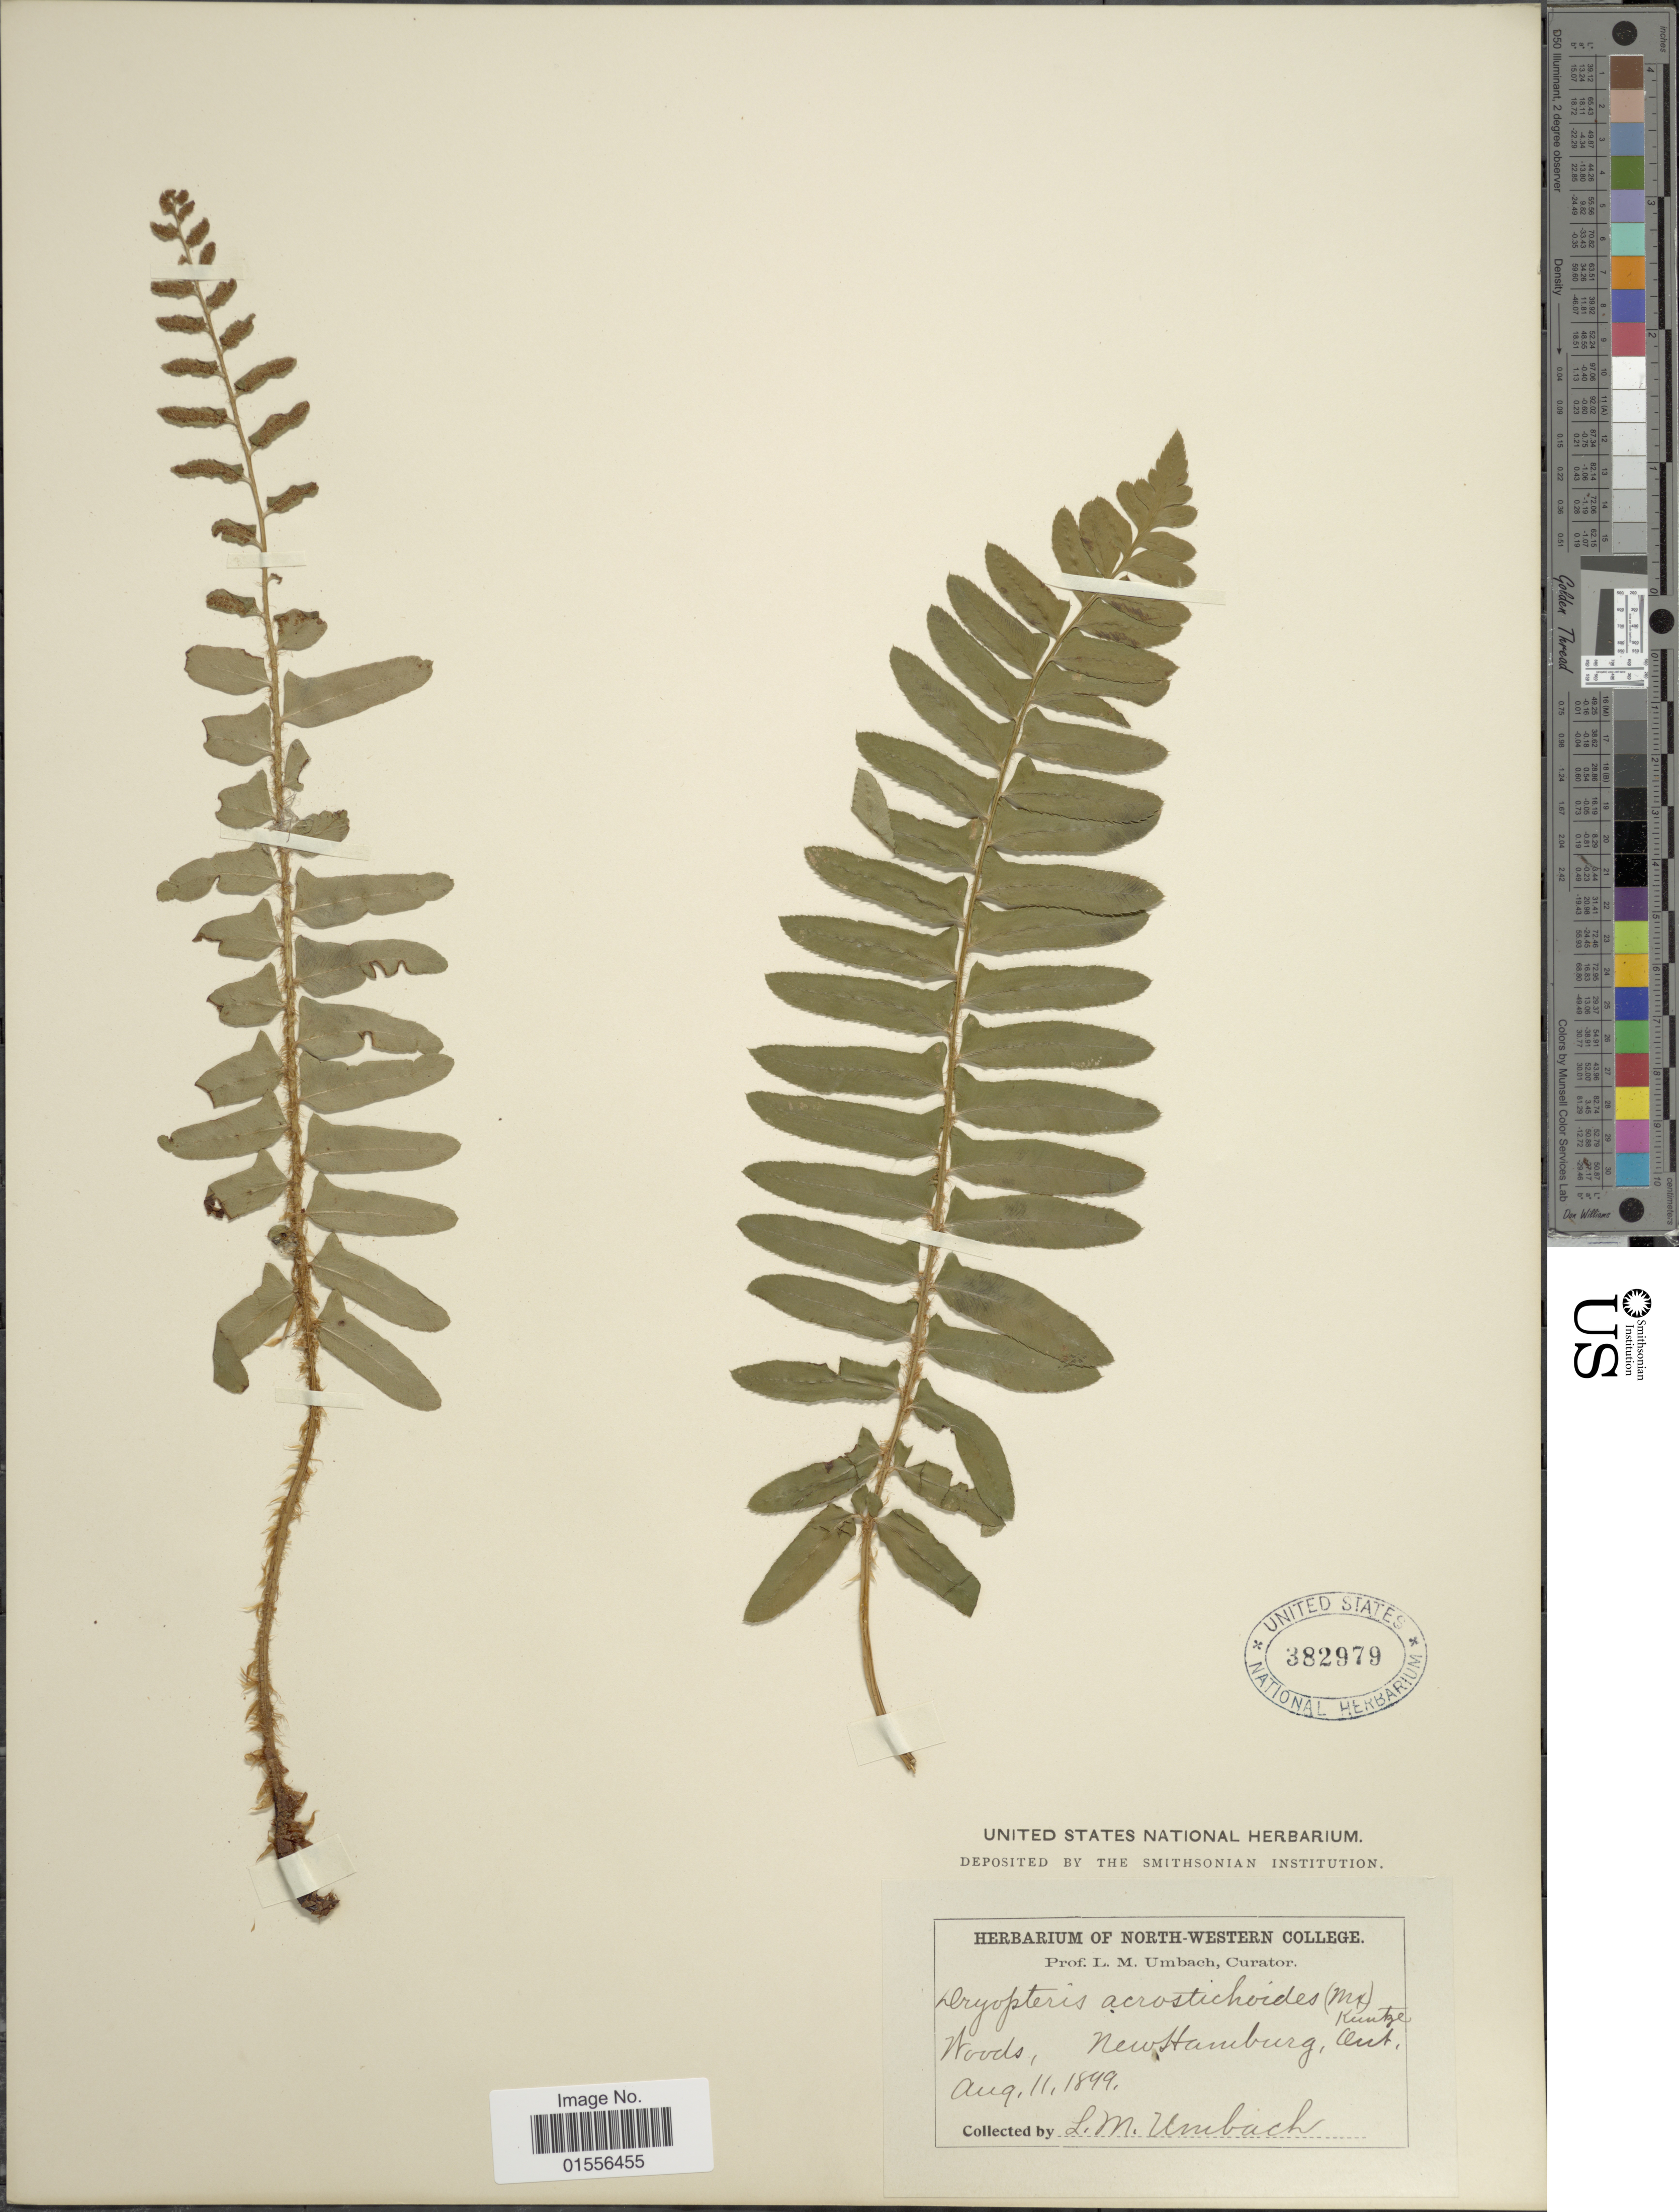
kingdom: Plantae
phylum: Tracheophyta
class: Polypodiopsida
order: Polypodiales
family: Dryopteridaceae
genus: Polystichum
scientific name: Polystichum acrostichoides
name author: (Michx.) Schott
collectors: L. M. Umbach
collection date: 1899-08-11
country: Canada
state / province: Ontario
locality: Woods, New Hamburg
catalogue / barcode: US 382979